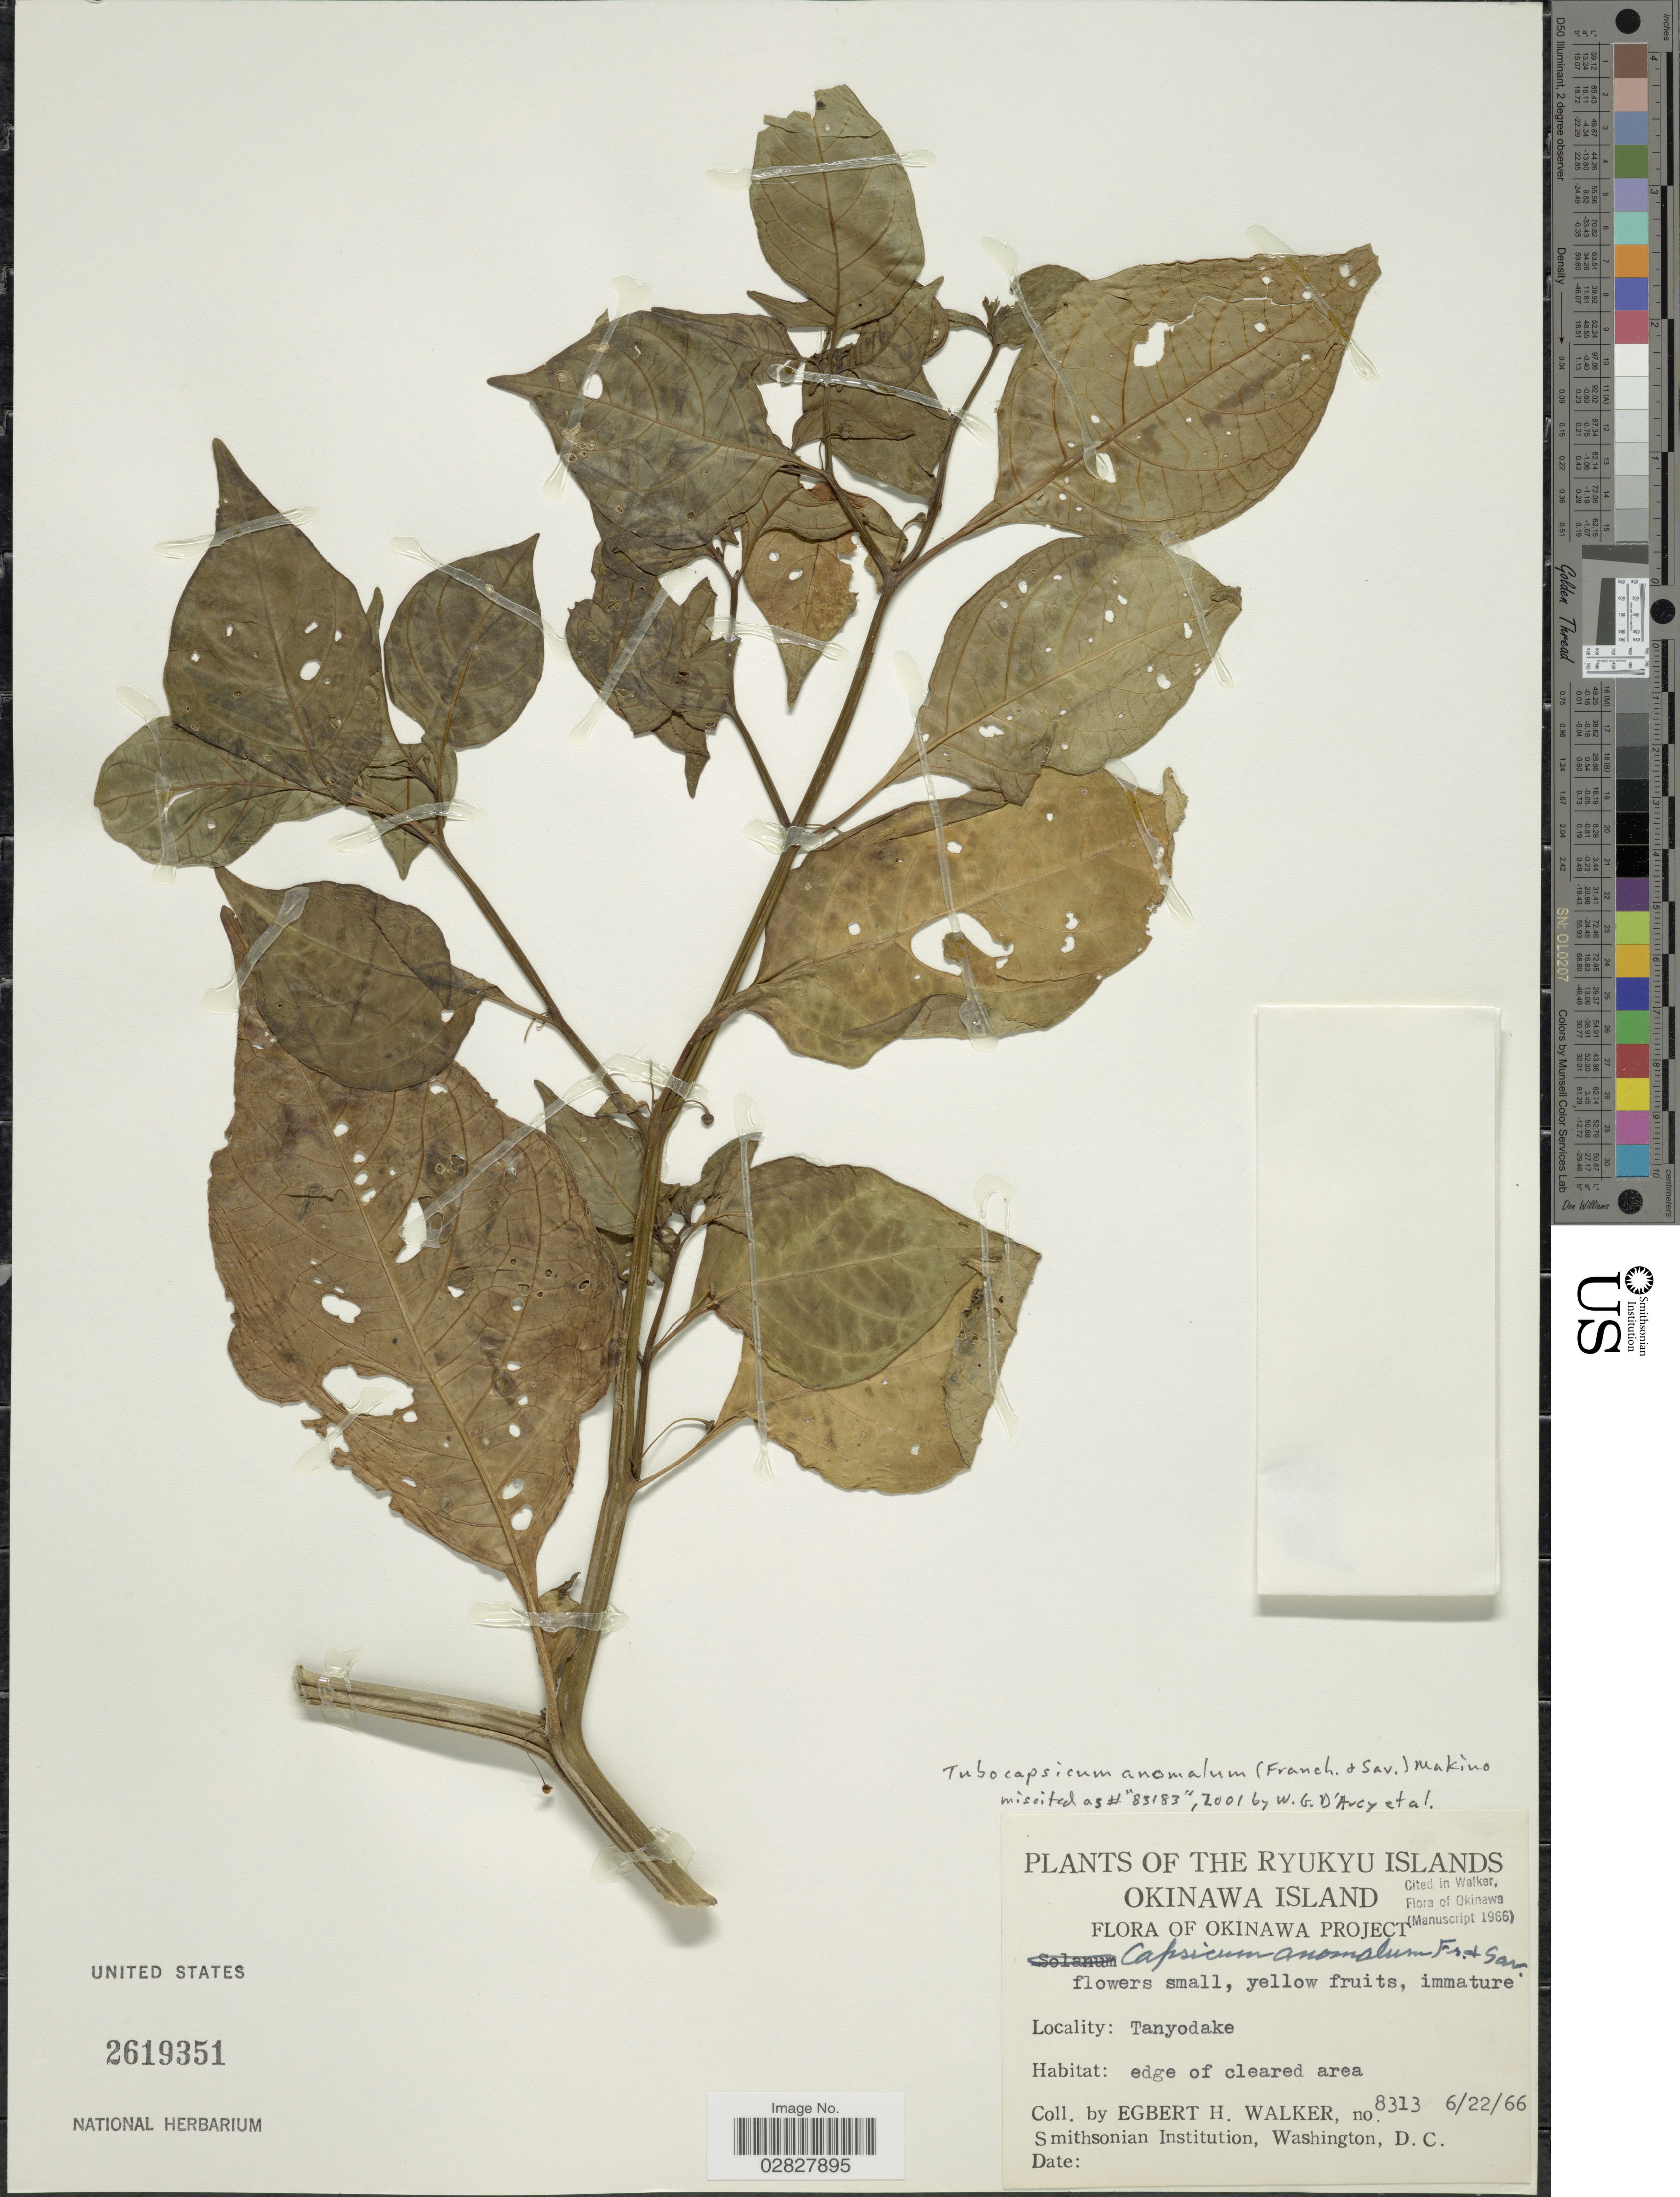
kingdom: Plantae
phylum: Tracheophyta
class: Magnoliopsida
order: Solanales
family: Solanaceae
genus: Tubocapsicum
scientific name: Tubocapsicum anomalum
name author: (Franch. & Sav.) Makino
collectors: E. H. Walker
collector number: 8313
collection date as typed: Transcribed d/m/y: 22/6/66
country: Japan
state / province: Okinawa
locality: The Ryukyu Islands, Okinawa Islands, Okinawa Project, Tanyodake, edge of cleared area.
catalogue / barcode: US 2619351